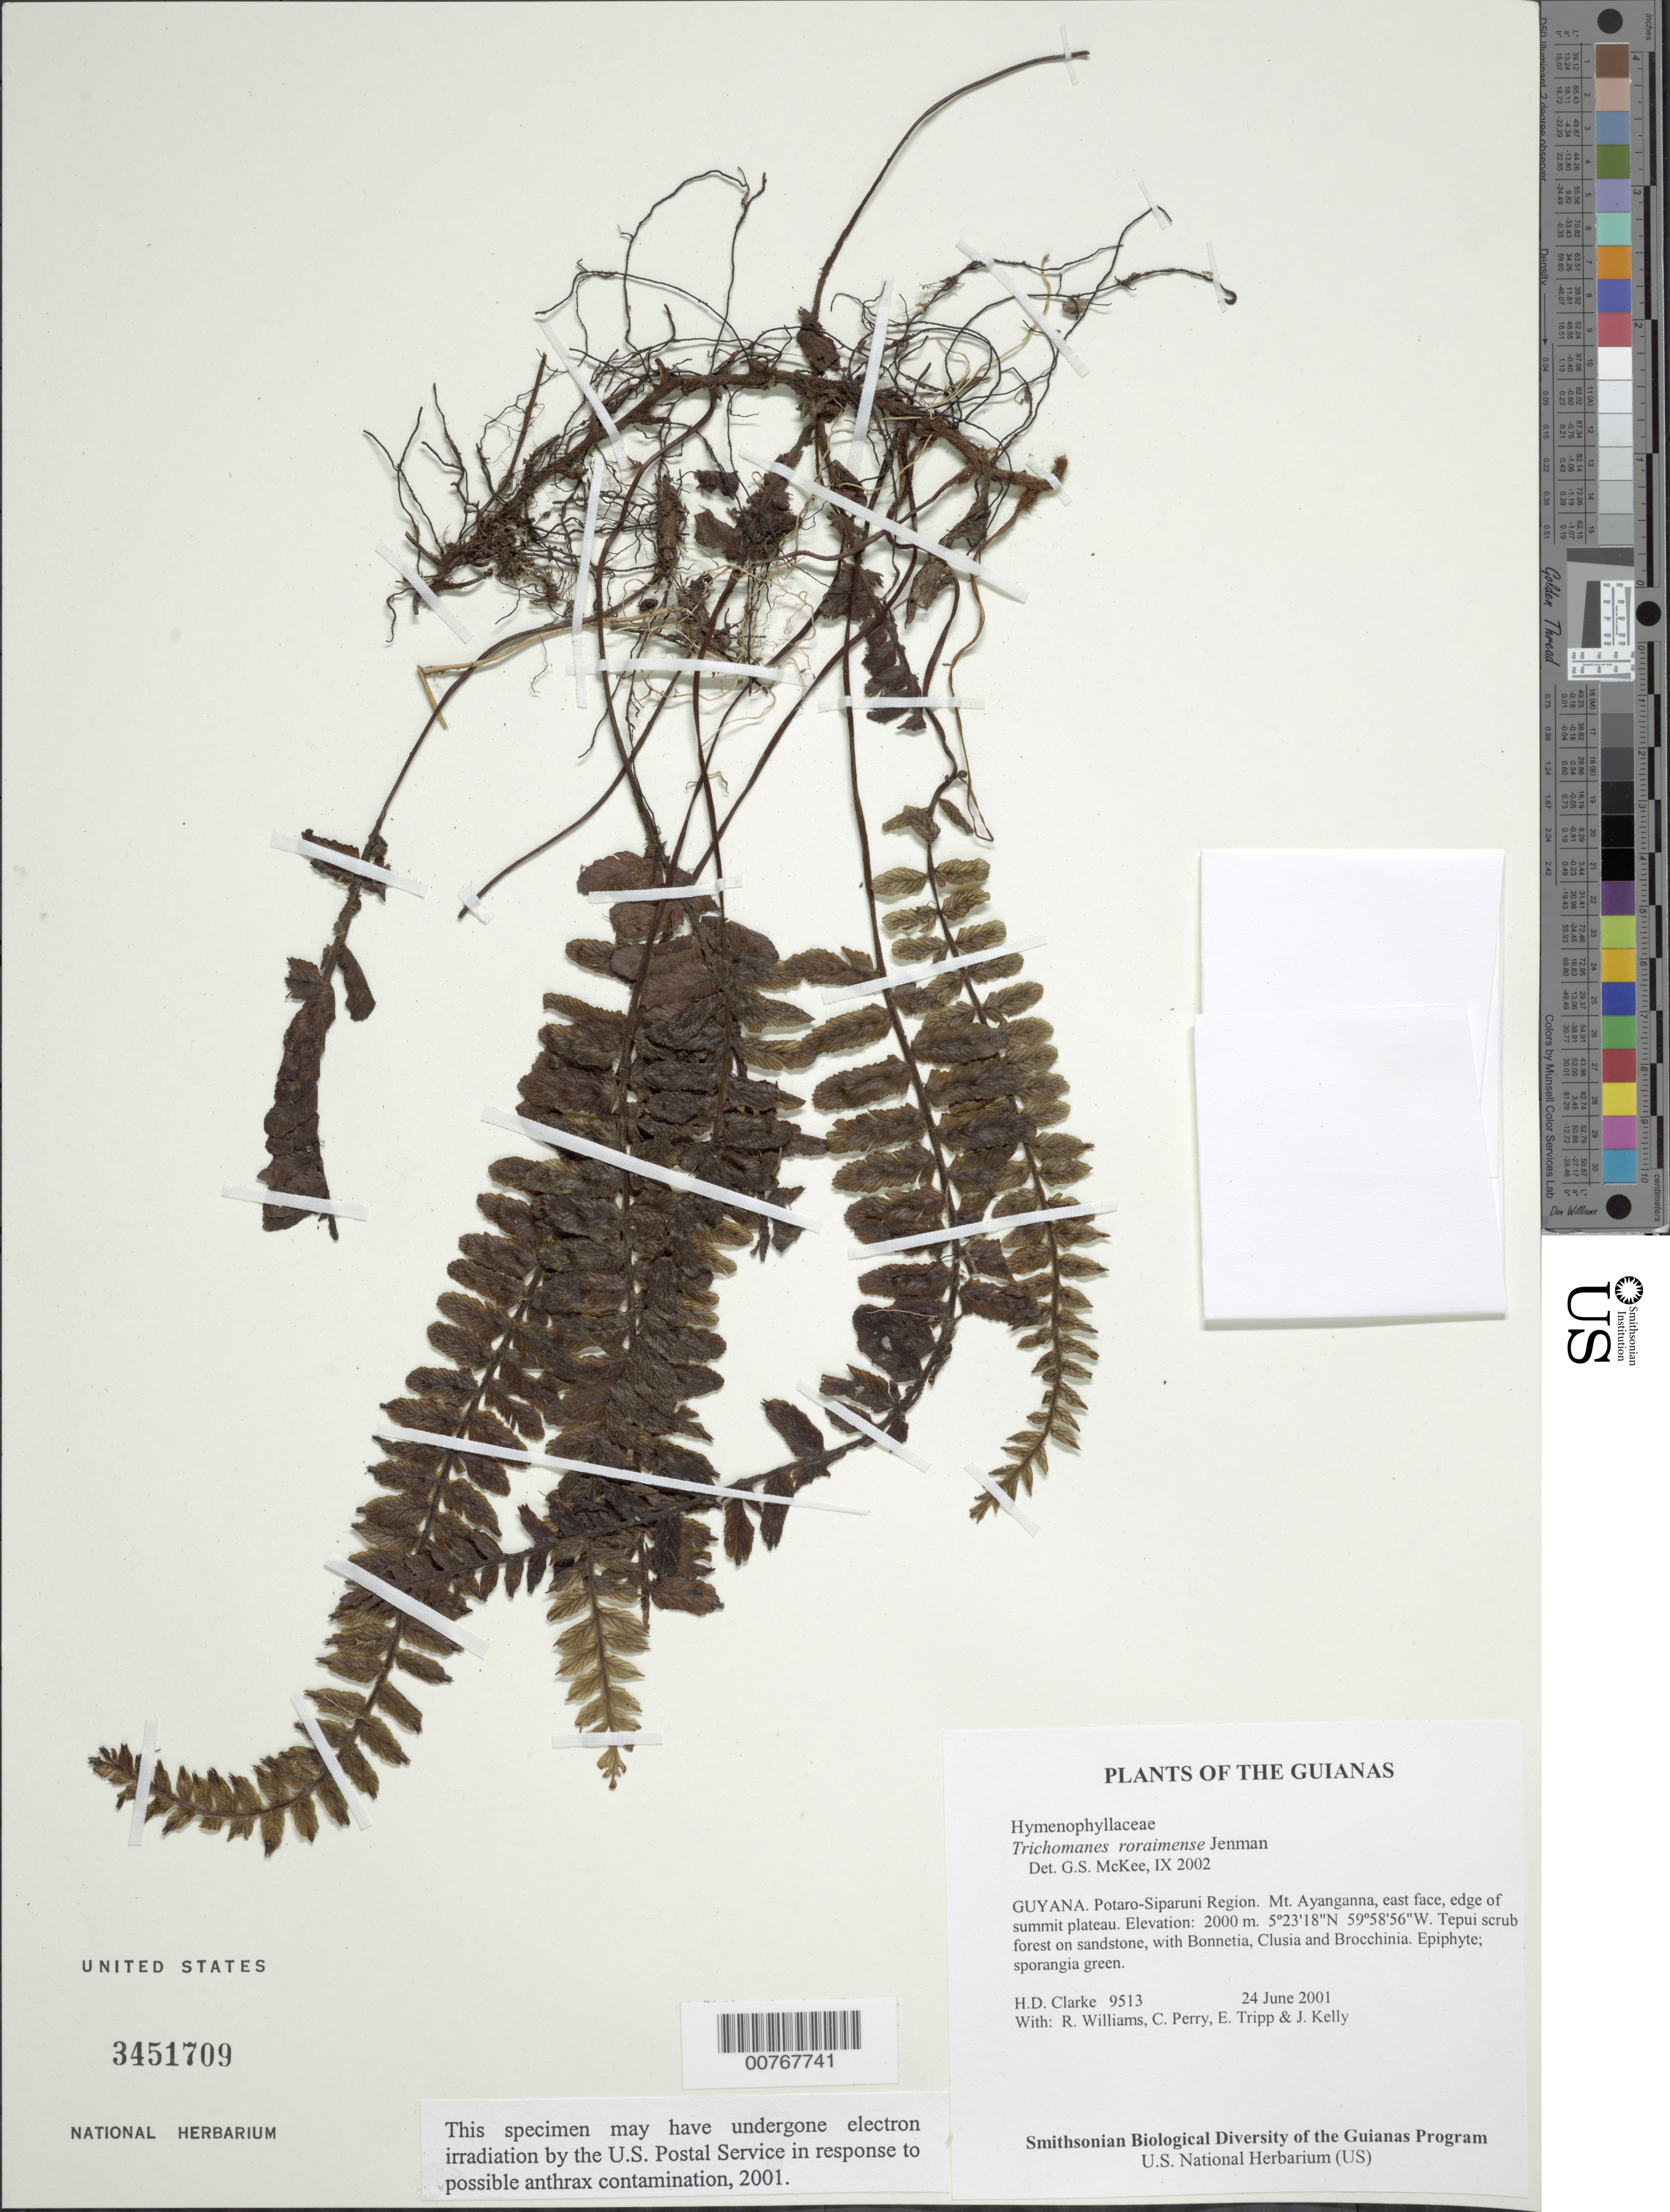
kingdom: Plantae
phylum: Tracheophyta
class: Polypodiopsida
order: Hymenophyllales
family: Hymenophyllaceae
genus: Trichomanes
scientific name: Trichomanes roraimense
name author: Jenman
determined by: McKee, G. S., (US), NMNH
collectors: H. D. Clarke, R. Williams, C. Perry, E. Tripp & J. Kelly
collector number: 9513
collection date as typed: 24 June 2001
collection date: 2001-06-24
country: Guyana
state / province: Potaro-Siparuni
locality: Mt. Ayanganna, east face, edge of summit plateau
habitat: Tepui scrub forest on sandstone, with Bonnetia, Clusia and Brocchinia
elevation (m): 2000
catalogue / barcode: US 3451709